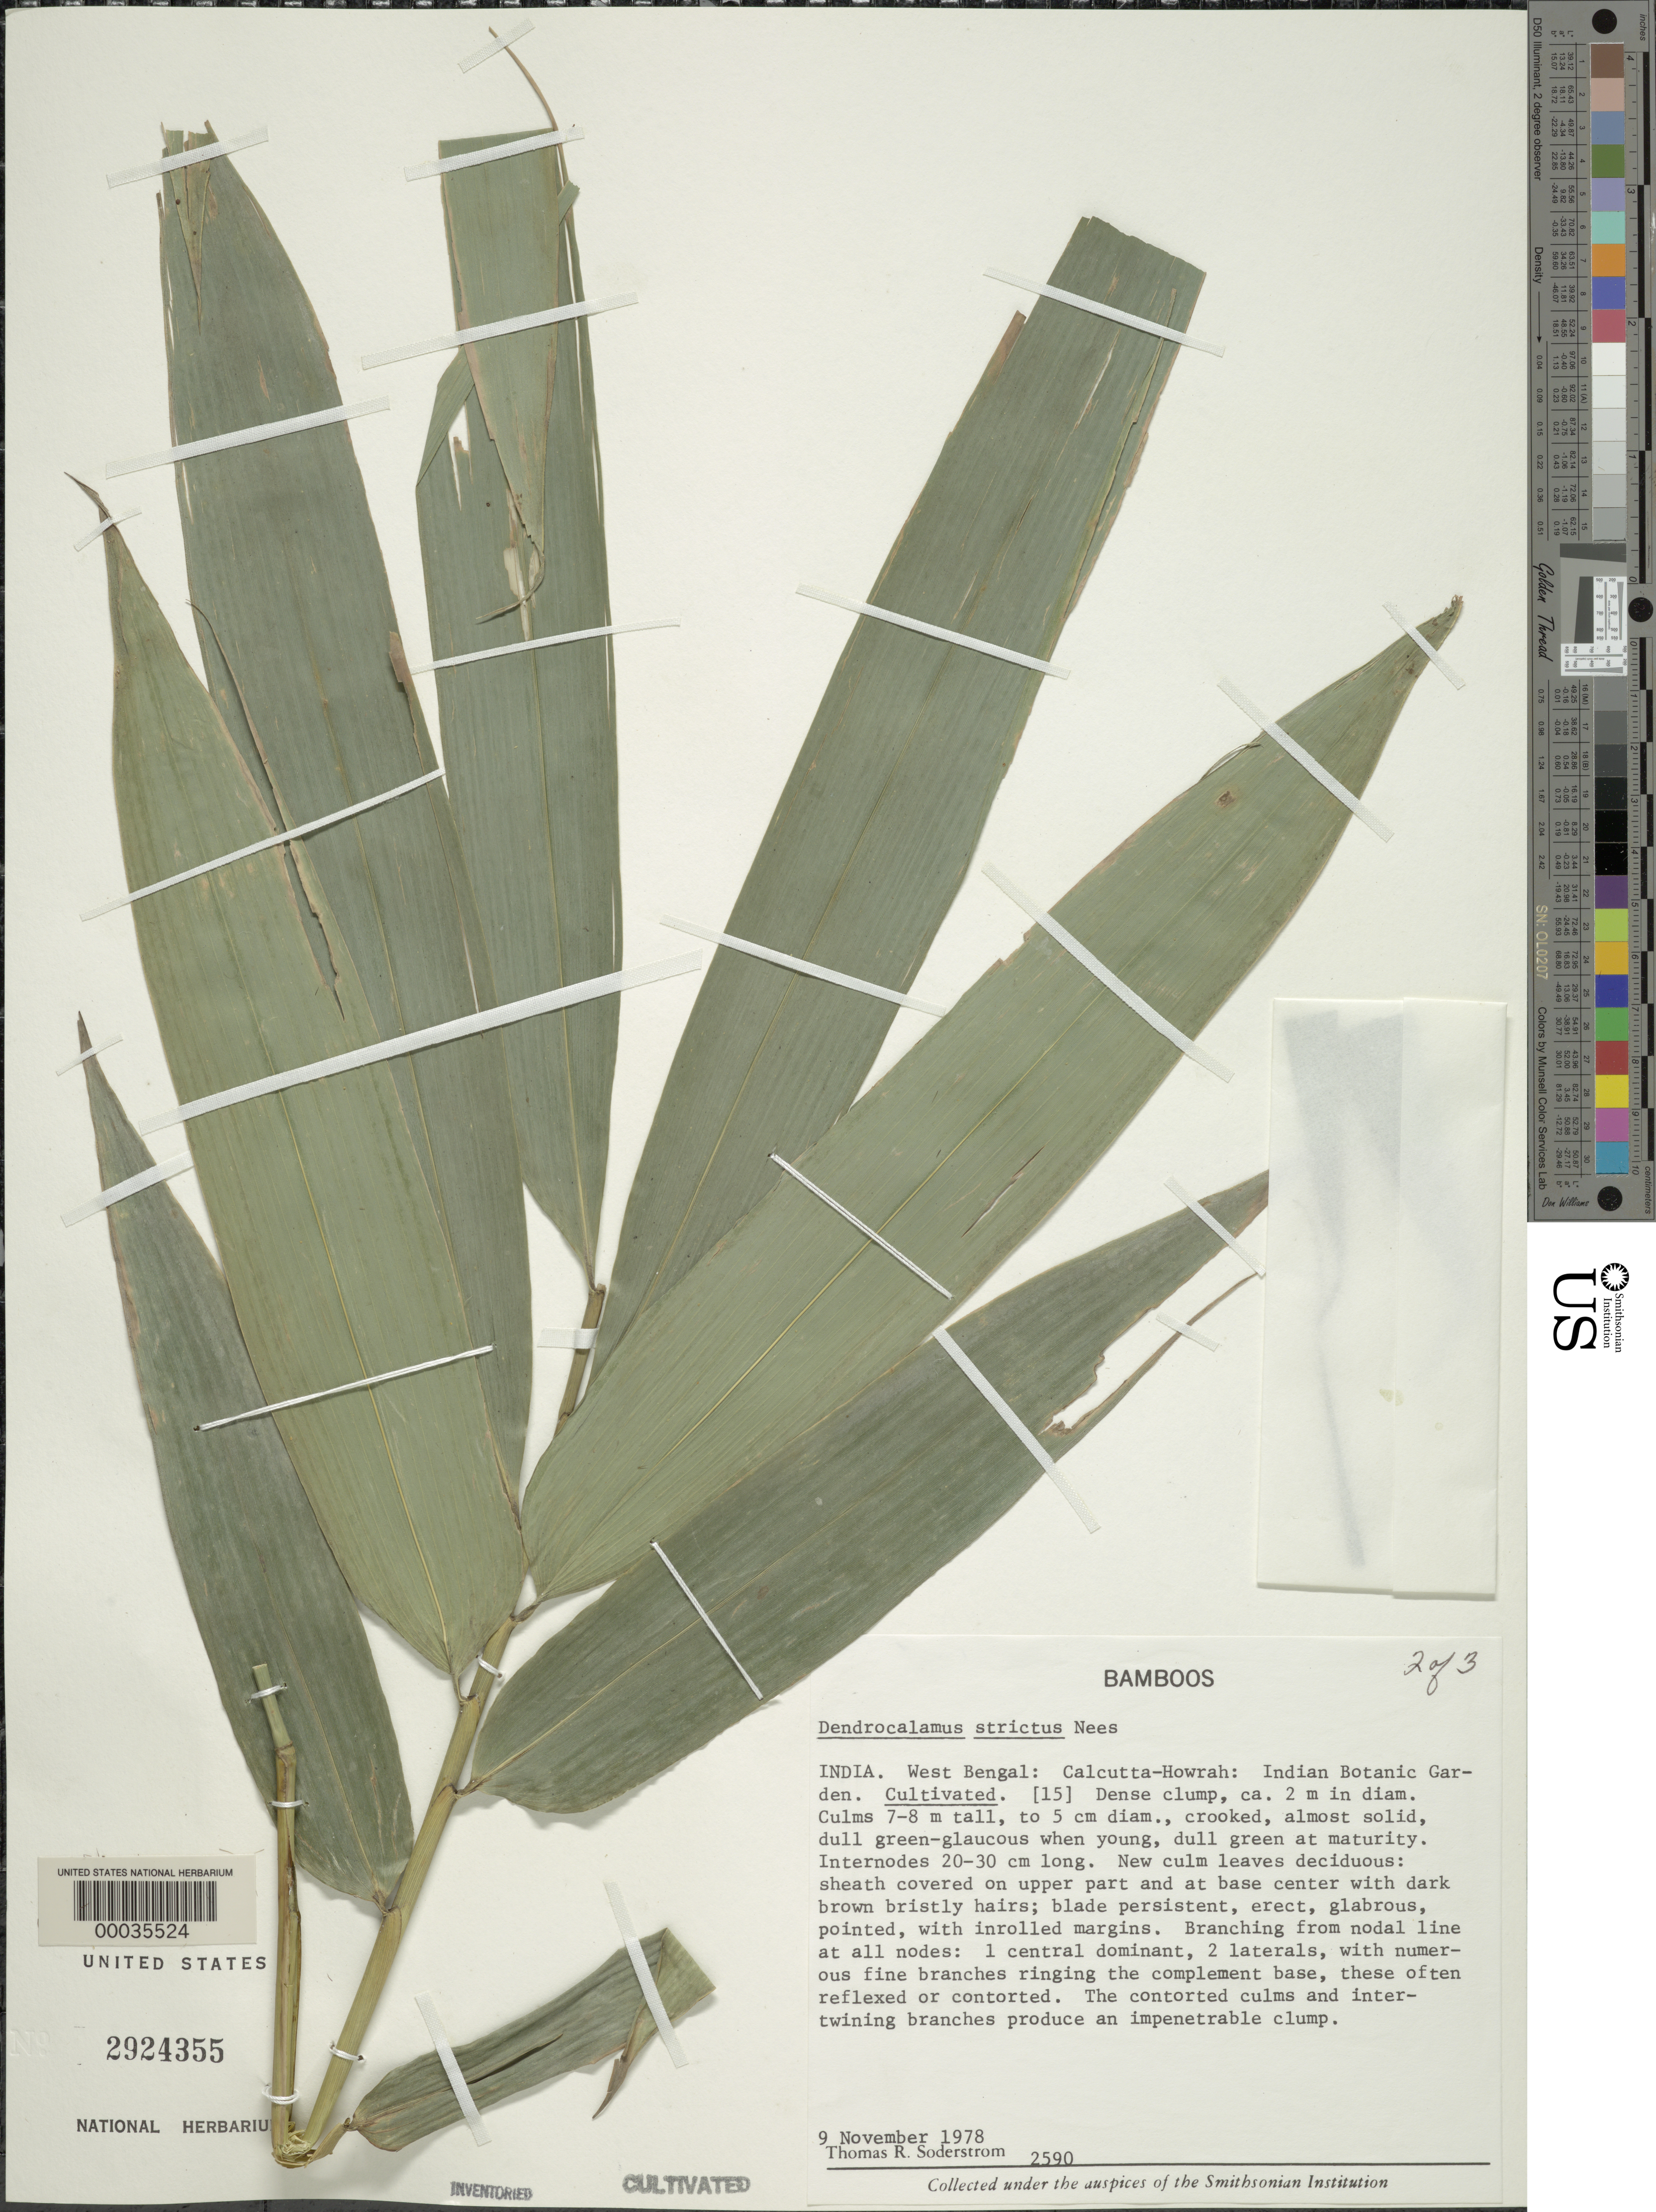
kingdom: Plantae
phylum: Tracheophyta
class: Liliopsida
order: Poales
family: Poaceae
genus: Dendrocalamus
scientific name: Dendrocalamus strictus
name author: (Roxb.) Nees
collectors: T. R. Soderstrom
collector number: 2590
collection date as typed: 09 Nov 1978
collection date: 1978-11-09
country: India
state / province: West Bengal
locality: Indian botanic garden - calcutta/howrah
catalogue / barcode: US 2924355